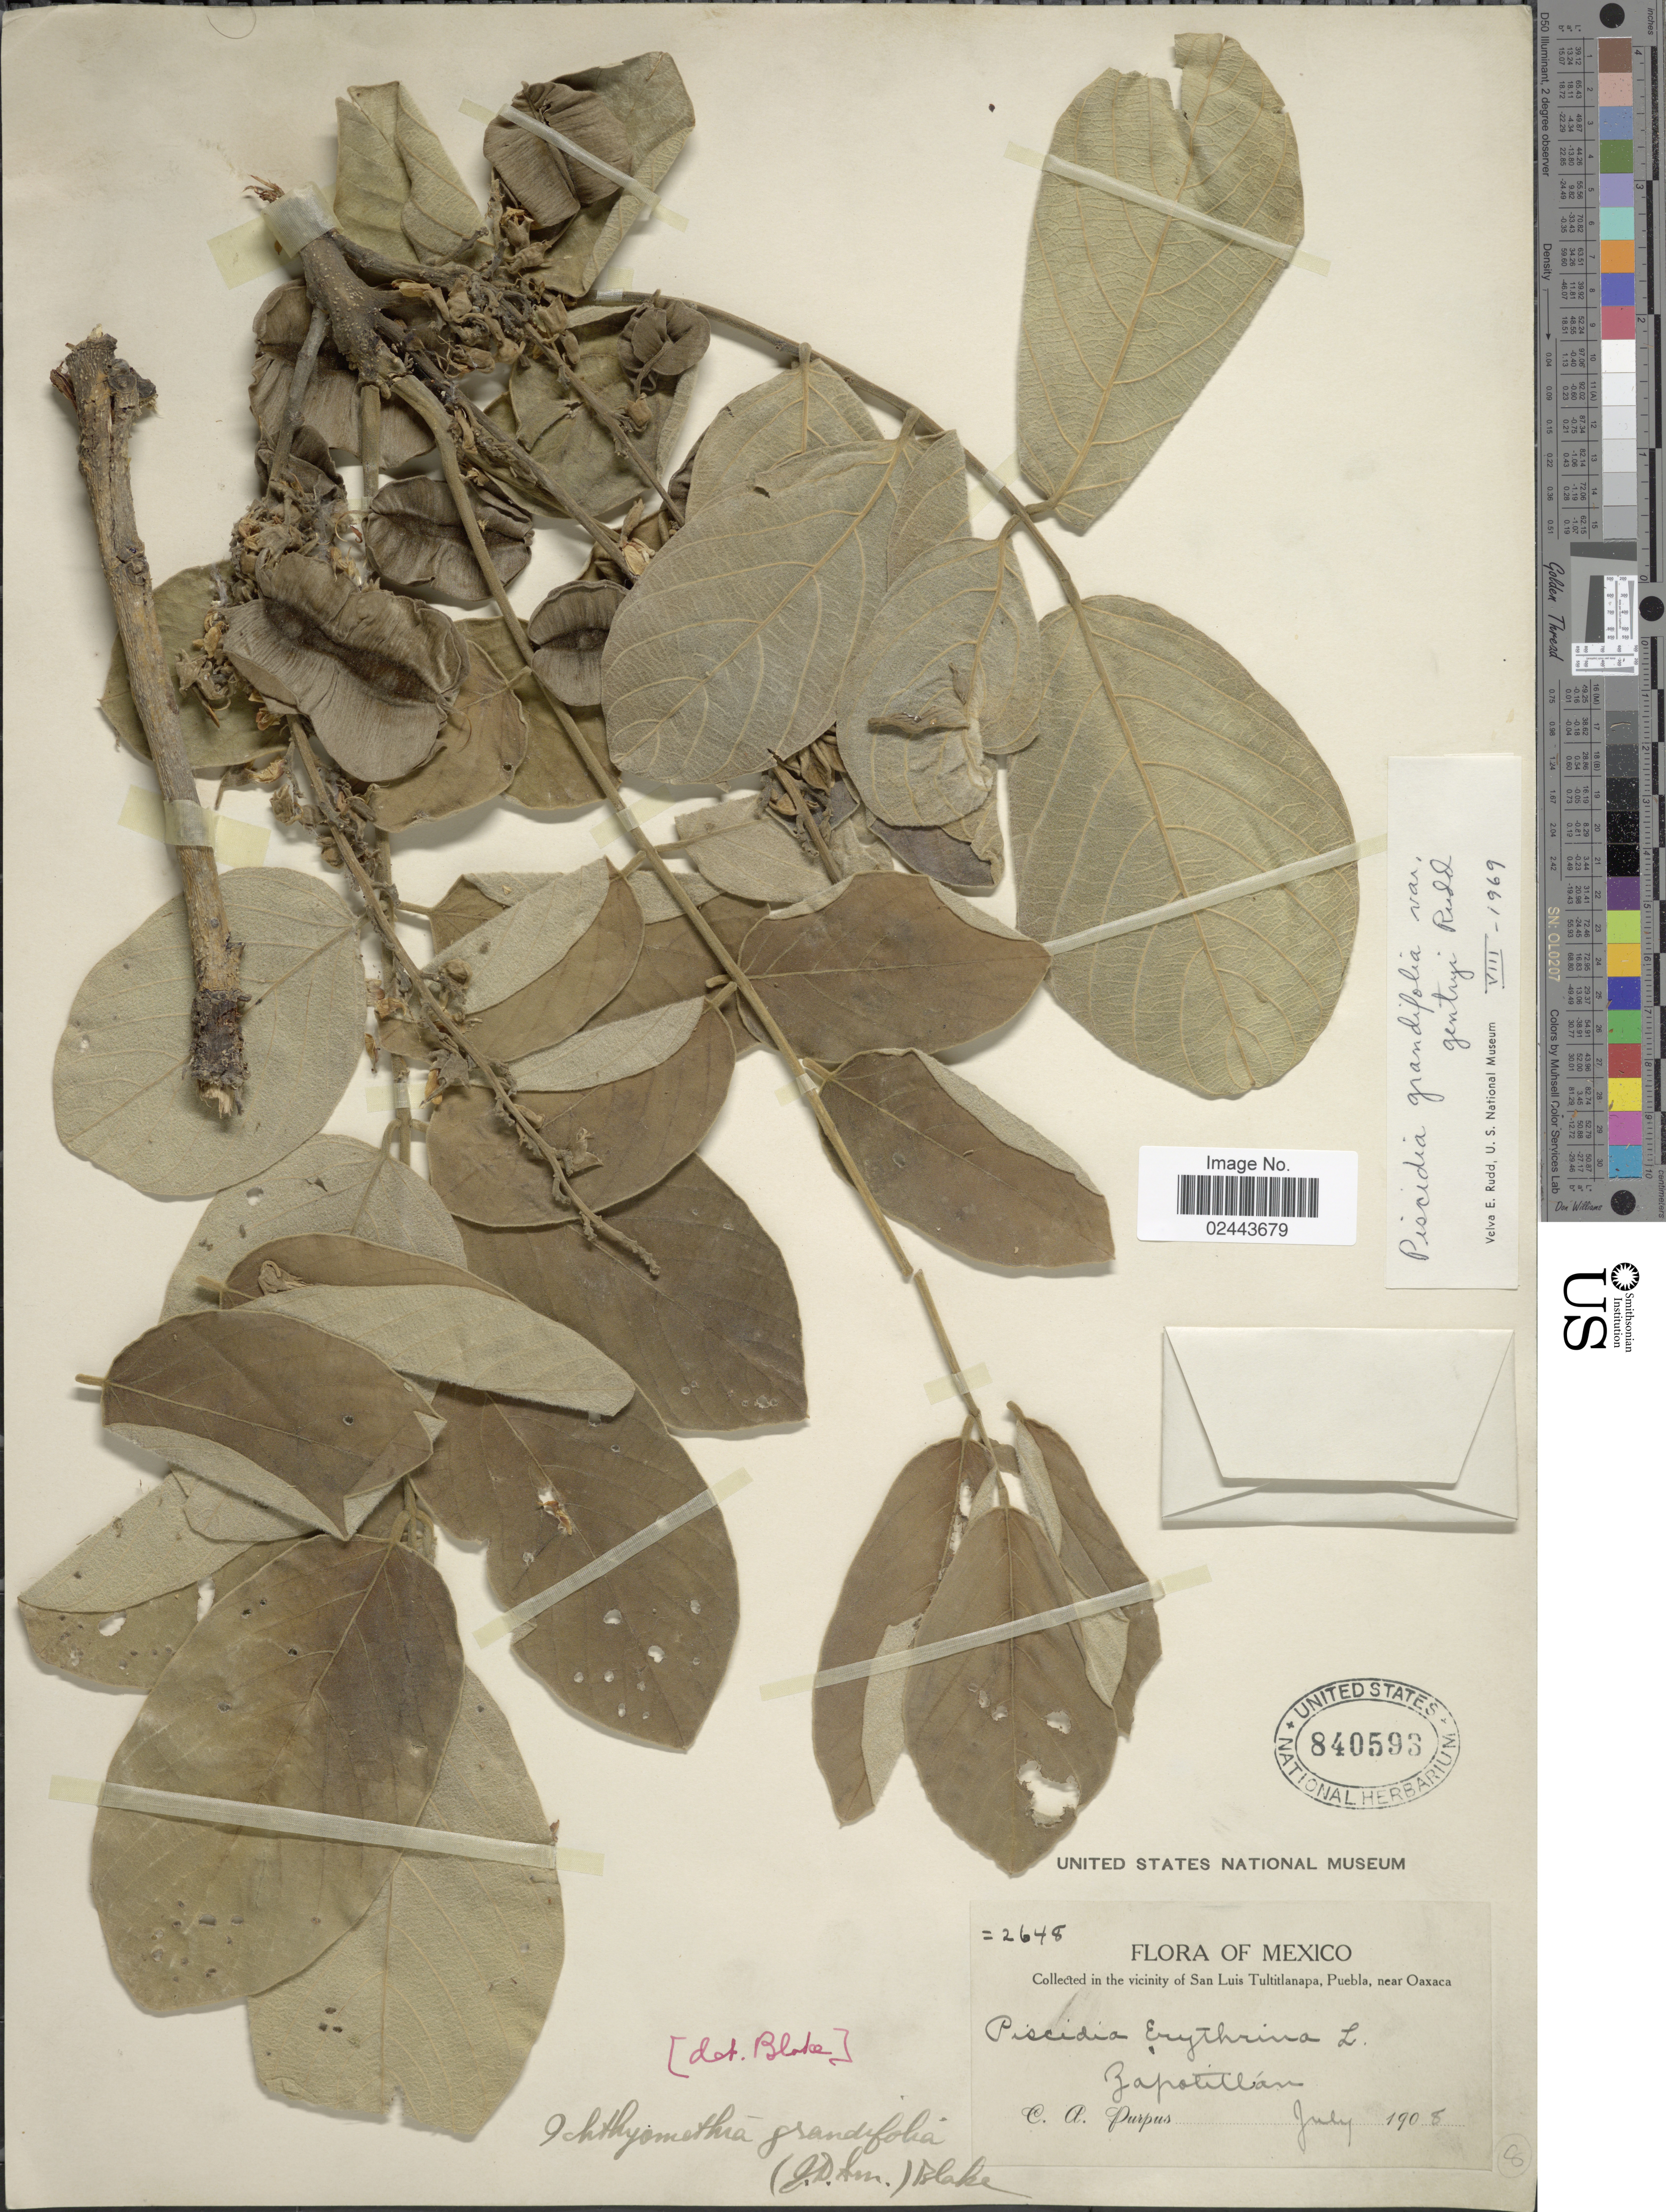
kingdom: Plantae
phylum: Tracheophyta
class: Magnoliopsida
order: Fabales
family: Fabaceae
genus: Piscidia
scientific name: Piscidia grandifolia var. gentryi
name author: Rudd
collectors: C. A. Purpus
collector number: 2648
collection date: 1908-07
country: Mexico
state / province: Puebla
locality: In the vicinity of SanLuis Tultitlanapa, Puebla, near Oaxaca, Zapotitlan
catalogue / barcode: US 840593